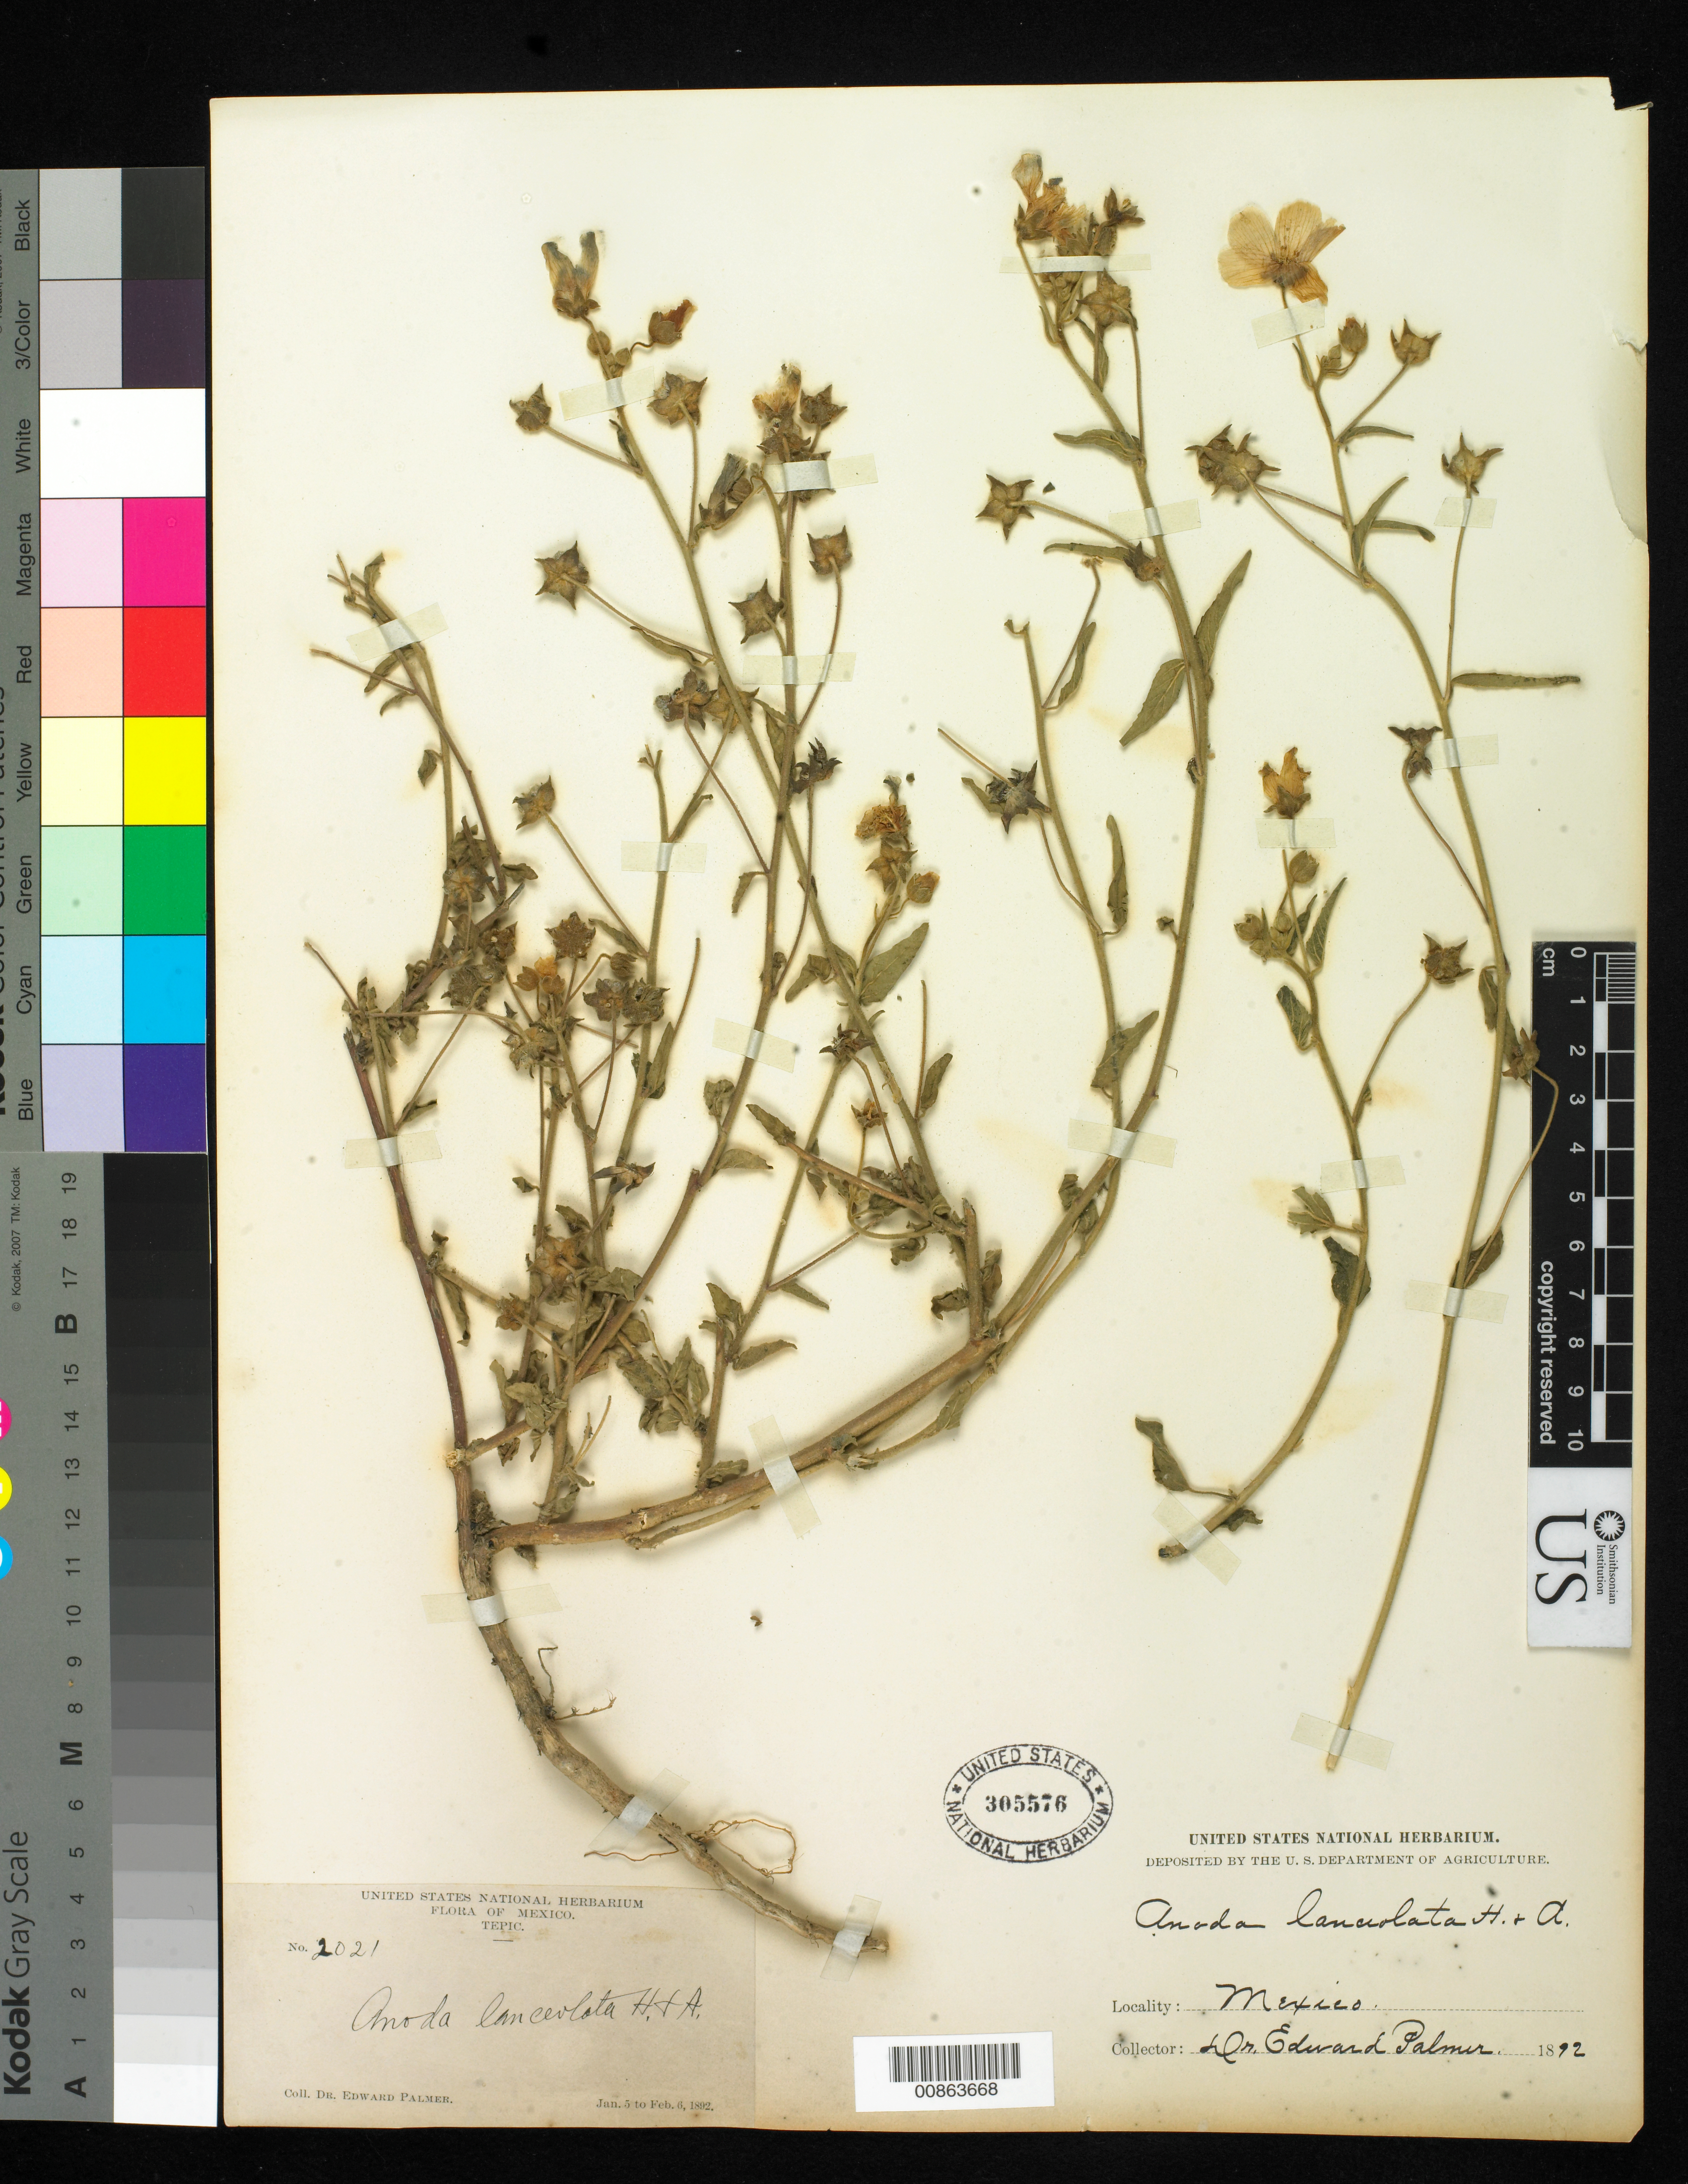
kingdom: Plantae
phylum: Tracheophyta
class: Magnoliopsida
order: Malvales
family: Malvaceae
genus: Anoda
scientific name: Anoda lanceolata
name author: Hook. & Arn.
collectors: E. Palmer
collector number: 2021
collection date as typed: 05 Jan 1892 to 06 Feb 1892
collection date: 1892-01-05/1892-02-06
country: Mexico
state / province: Nayarit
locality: Tepic, Nayarit.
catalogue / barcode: US 305576